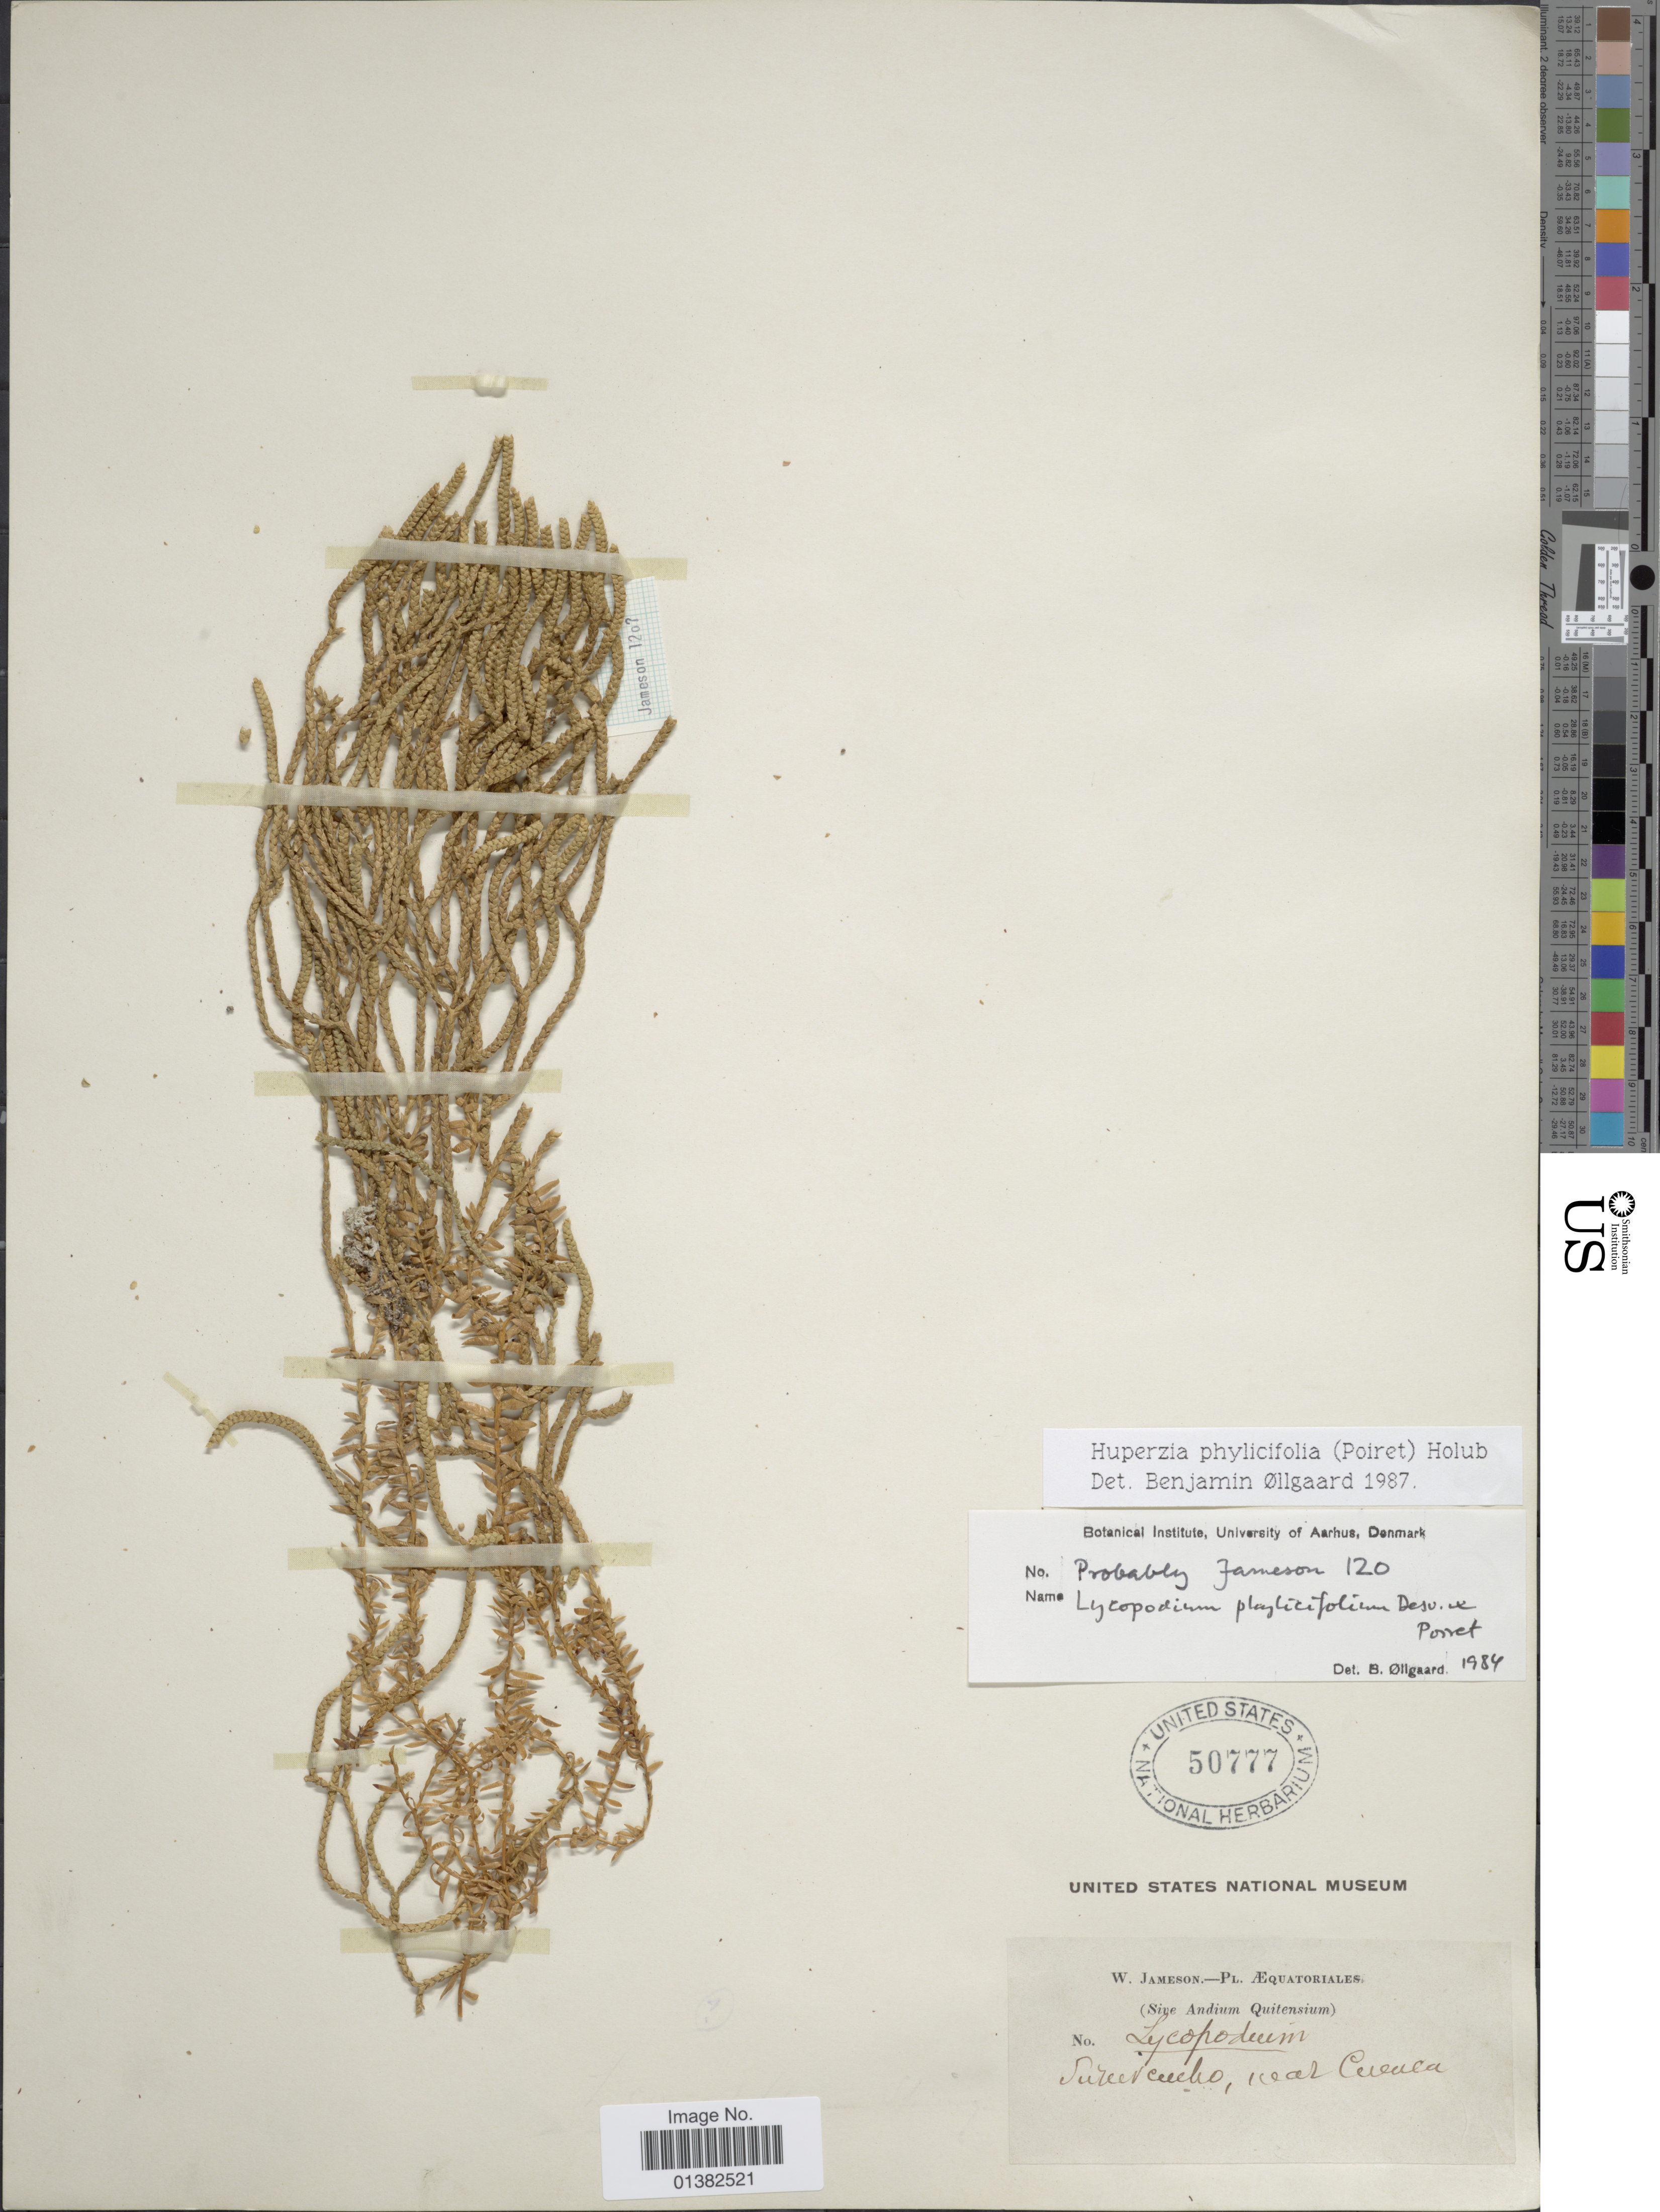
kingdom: Plantae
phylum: Tracheophyta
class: Lycopodiopsida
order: Lycopodiales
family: Lycopodiaceae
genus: Phlegmariurus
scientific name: Phlegmariurus phylicifolius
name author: (Desv. ex Poir.) B. Øllg.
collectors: W. Jameson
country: Ecuador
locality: (Sive Andium Quitensium), Sururcucho, near Cuenca [interpreted]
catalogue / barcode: US 50777